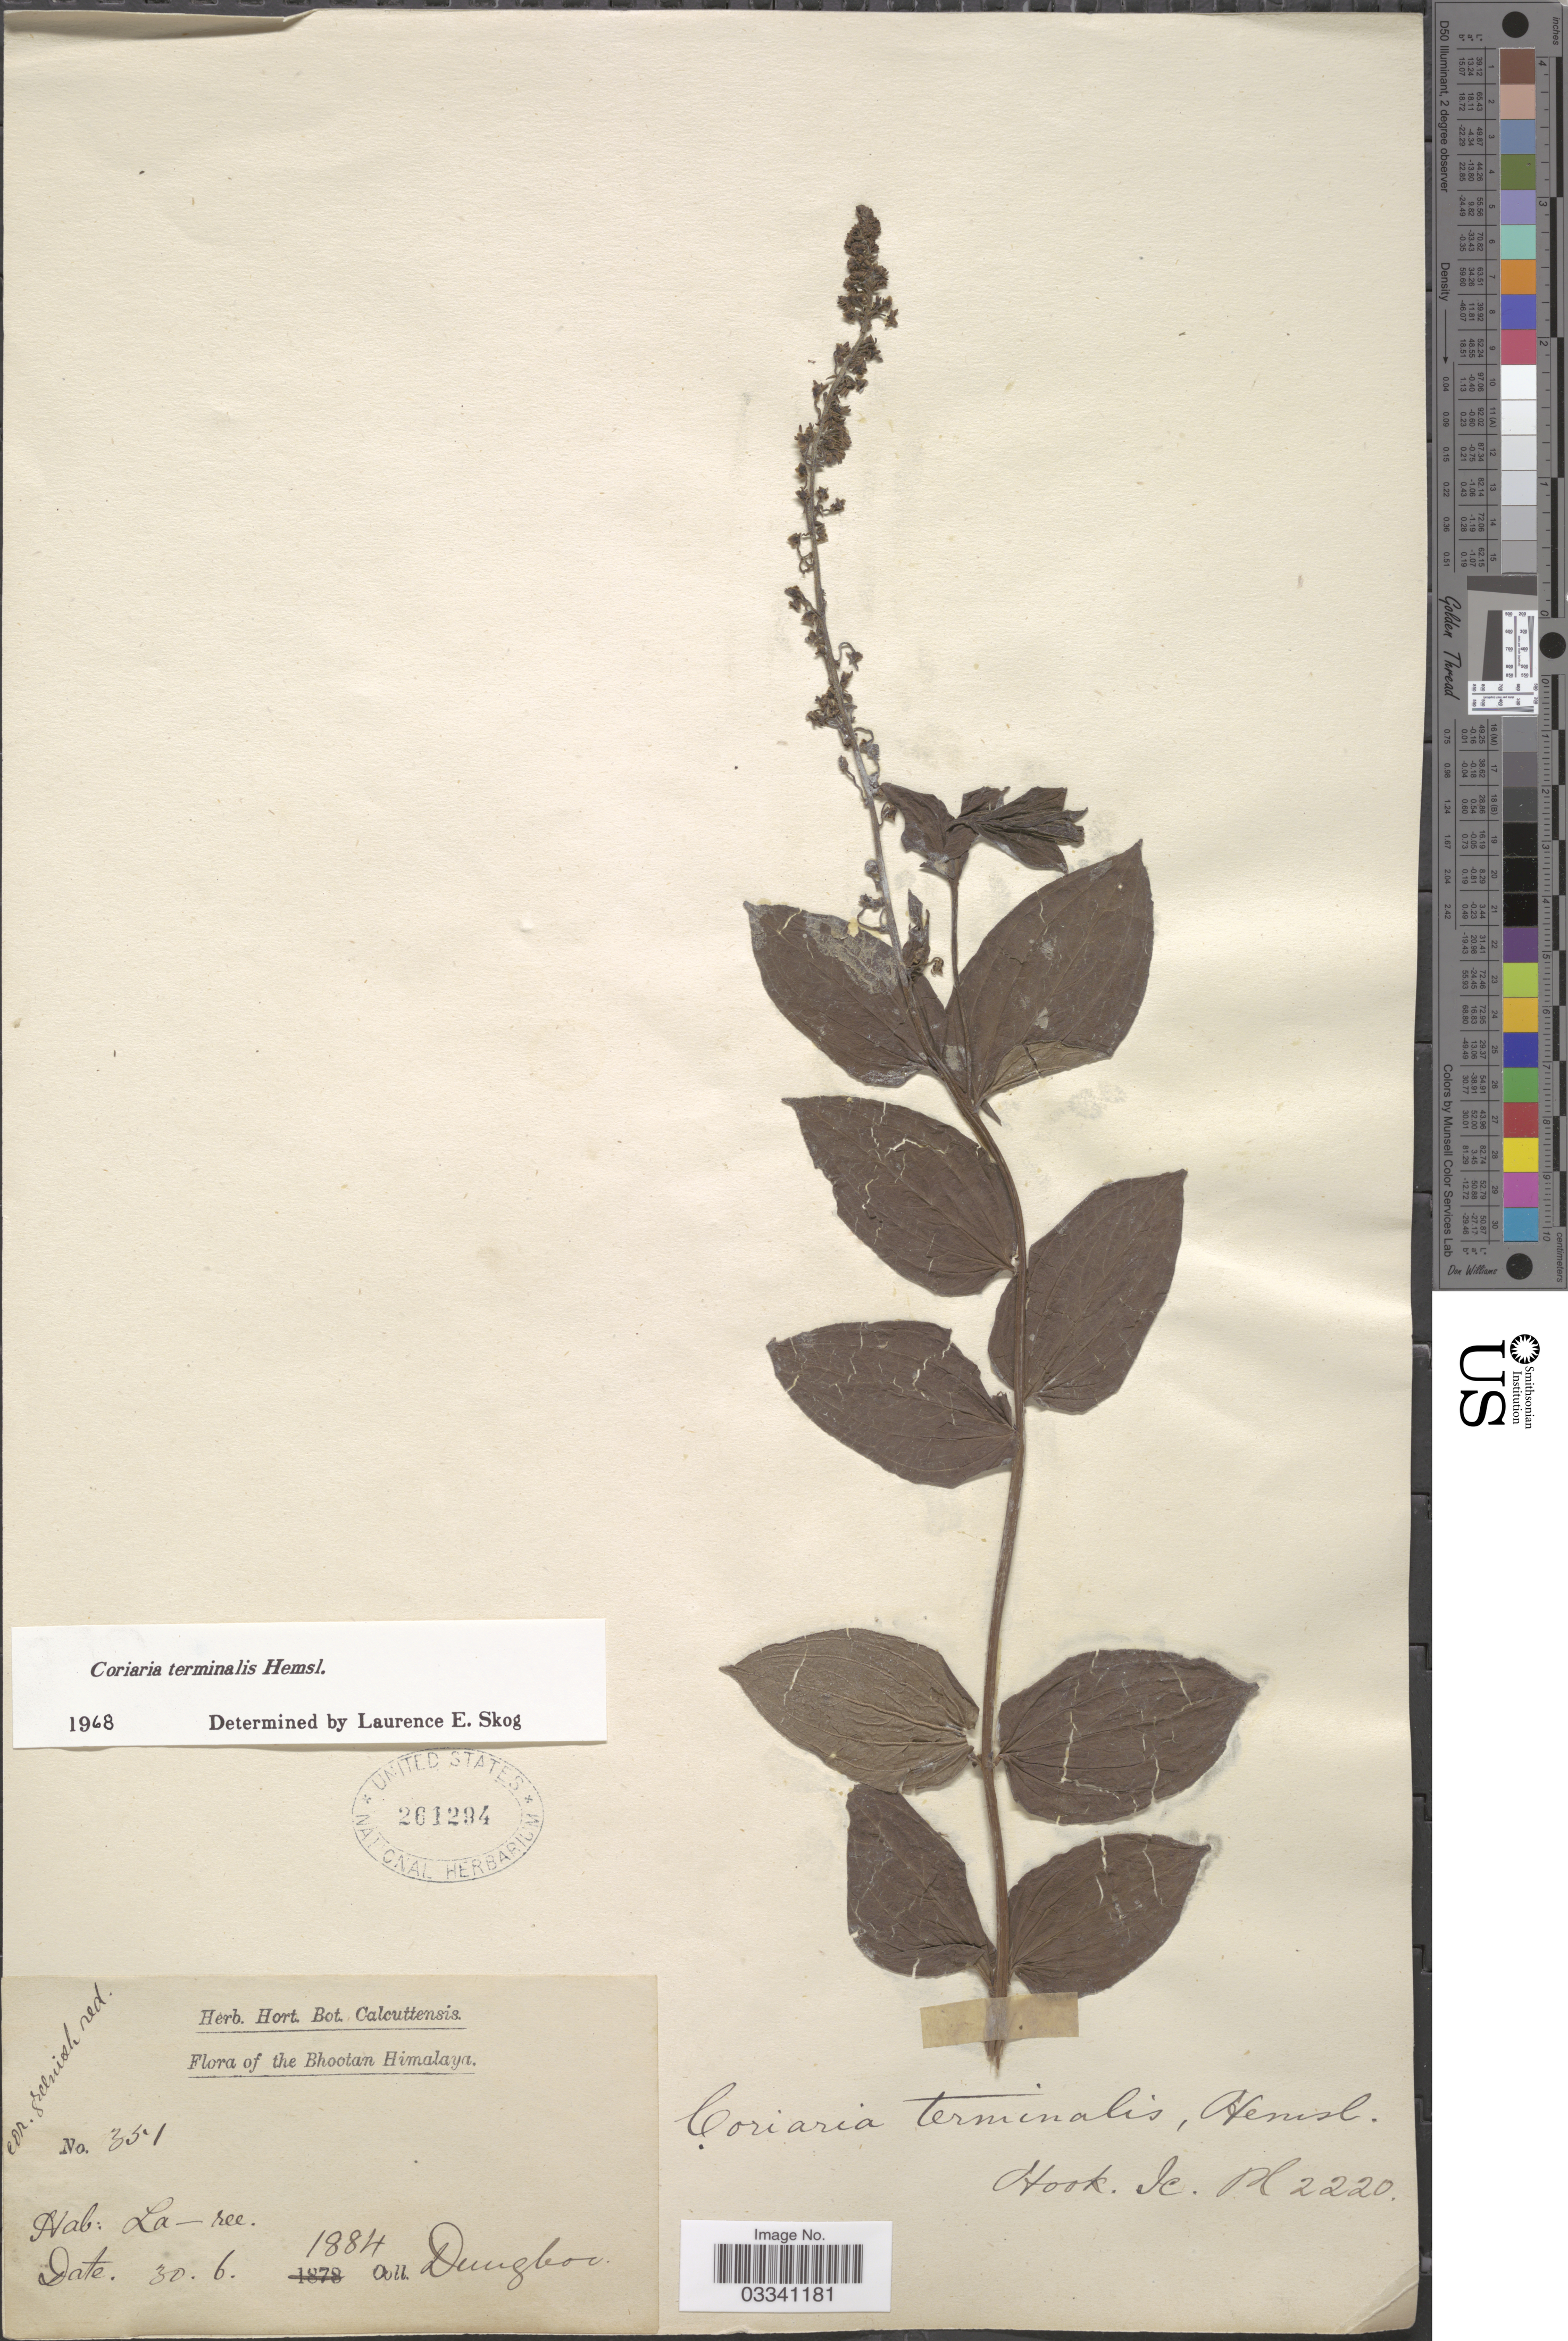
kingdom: Plantae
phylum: Tracheophyta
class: Magnoliopsida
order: Cucurbitales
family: Coriariaceae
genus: Coriaria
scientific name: Coriaria terminalis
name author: Hemsl.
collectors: Dungboo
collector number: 351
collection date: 1884-06-30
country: Bhutan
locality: Bhootan Himalaya. La-ree.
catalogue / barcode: US 261294